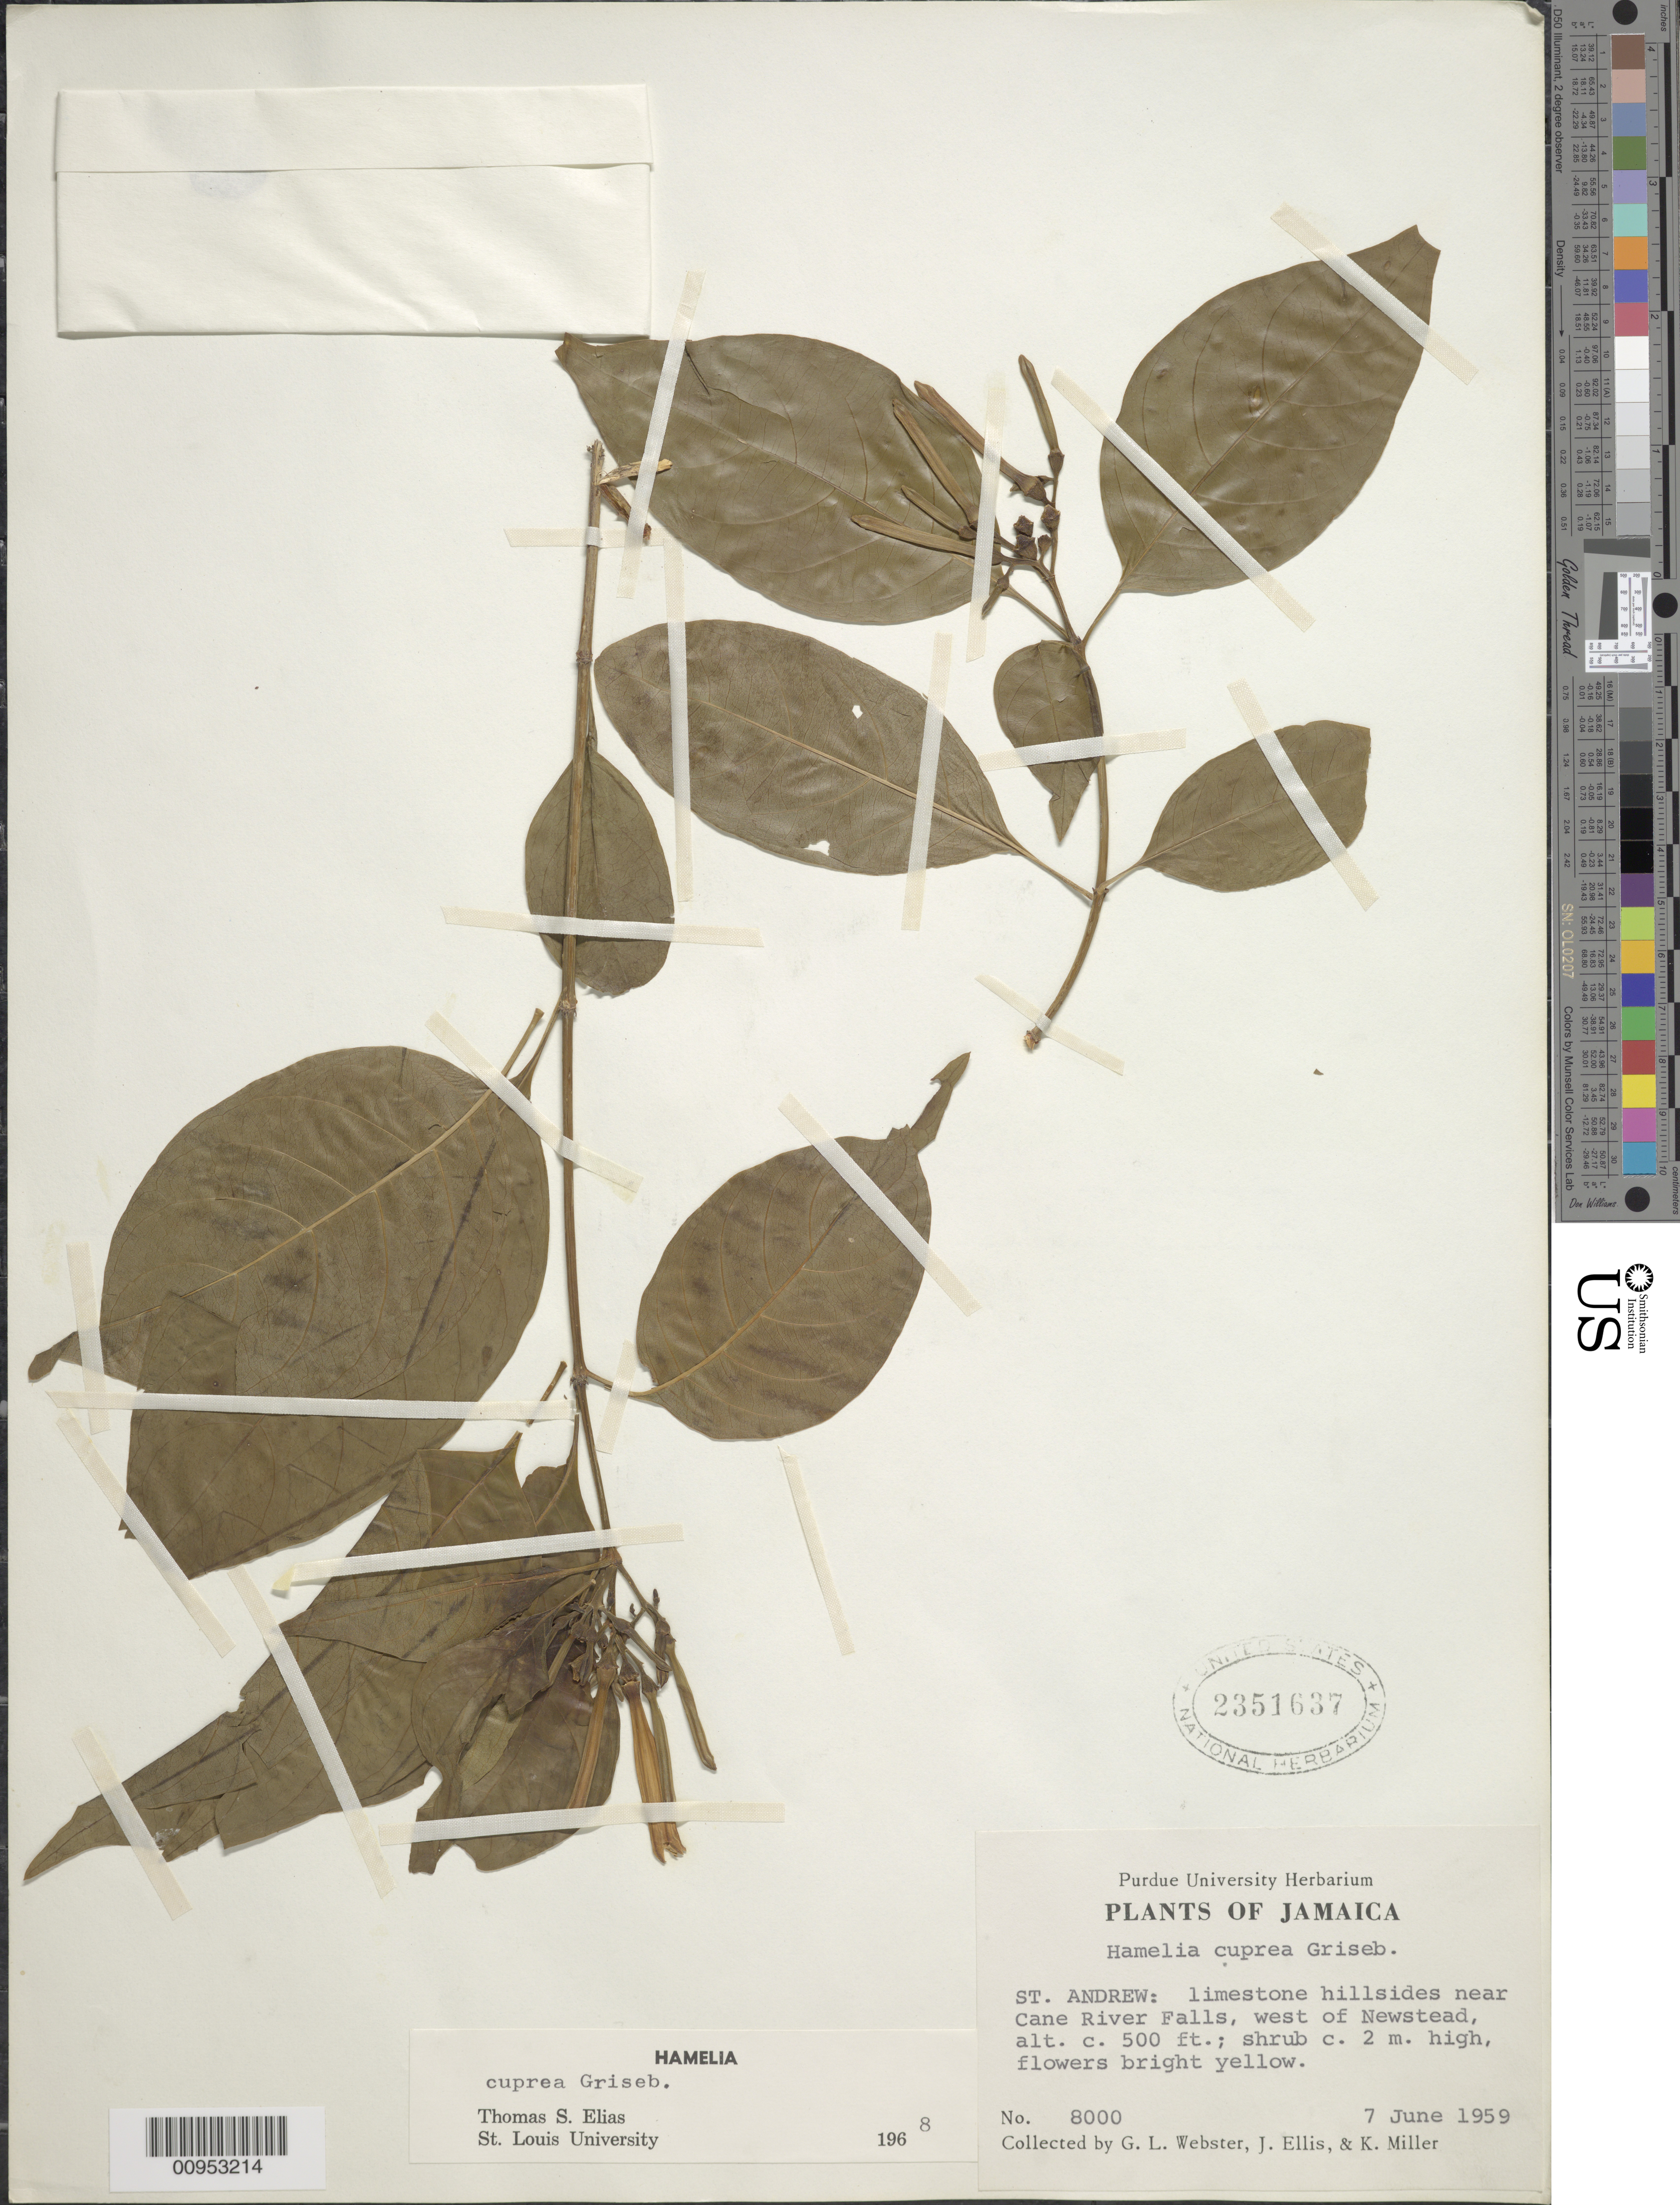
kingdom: Plantae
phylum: Tracheophyta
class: Magnoliopsida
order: Gentianales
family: Rubiaceae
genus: Hamelia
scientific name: Hamelia cuprea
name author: Griseb.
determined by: Elias, T. S.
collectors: G. L. Webster, J. Ellis & K. Miller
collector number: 8000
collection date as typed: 07 Jun 1959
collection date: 1959-06-07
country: Jamaica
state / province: Saint Andrew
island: Jamaica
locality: Cane River Falls, west of Newstead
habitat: Limestone hillsides near falls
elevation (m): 152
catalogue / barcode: US 2351637